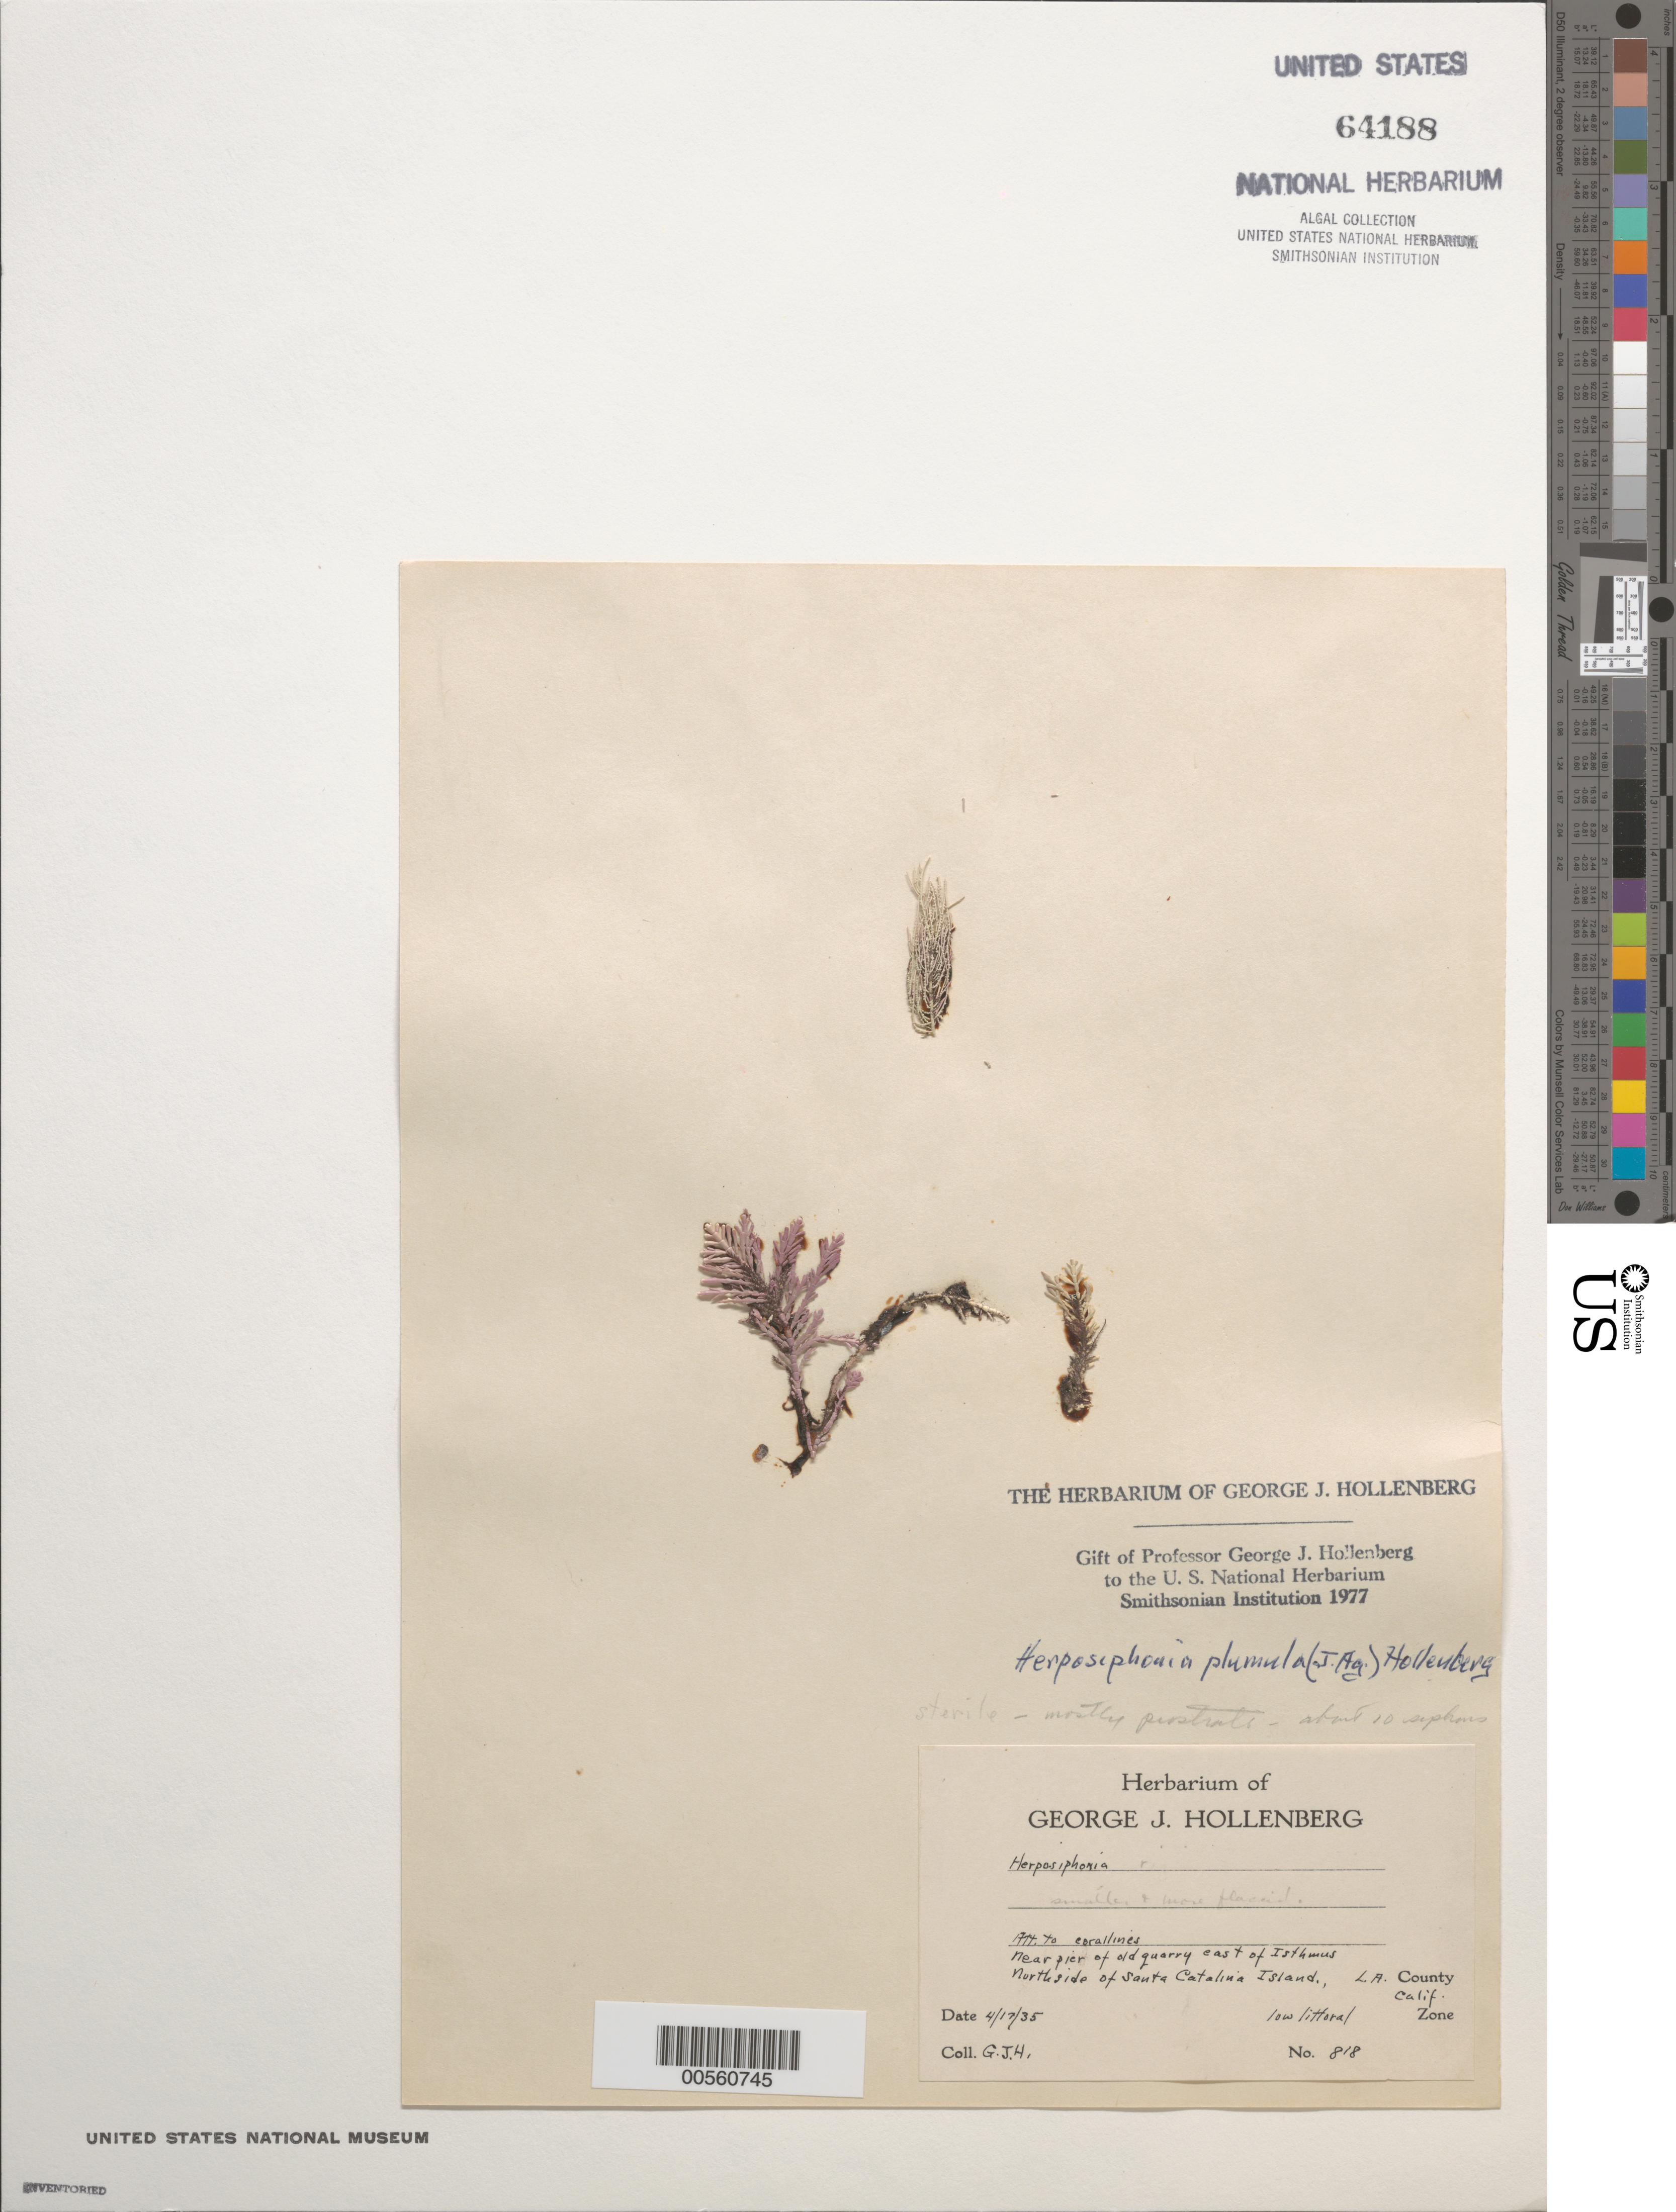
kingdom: Plantae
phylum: Rhodophyta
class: Florideophyceae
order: Ceramiales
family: Rhodomelaceae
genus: Herposiphonia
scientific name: Herposiphonia plumula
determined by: Hollenberg, George J.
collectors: G. Hollenberg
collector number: GJH 818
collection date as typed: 17 Apr 1935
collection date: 1935-04-17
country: United States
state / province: California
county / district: Los Angeles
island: Santa Catalina Island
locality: East of Isthmus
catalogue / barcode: US 64188